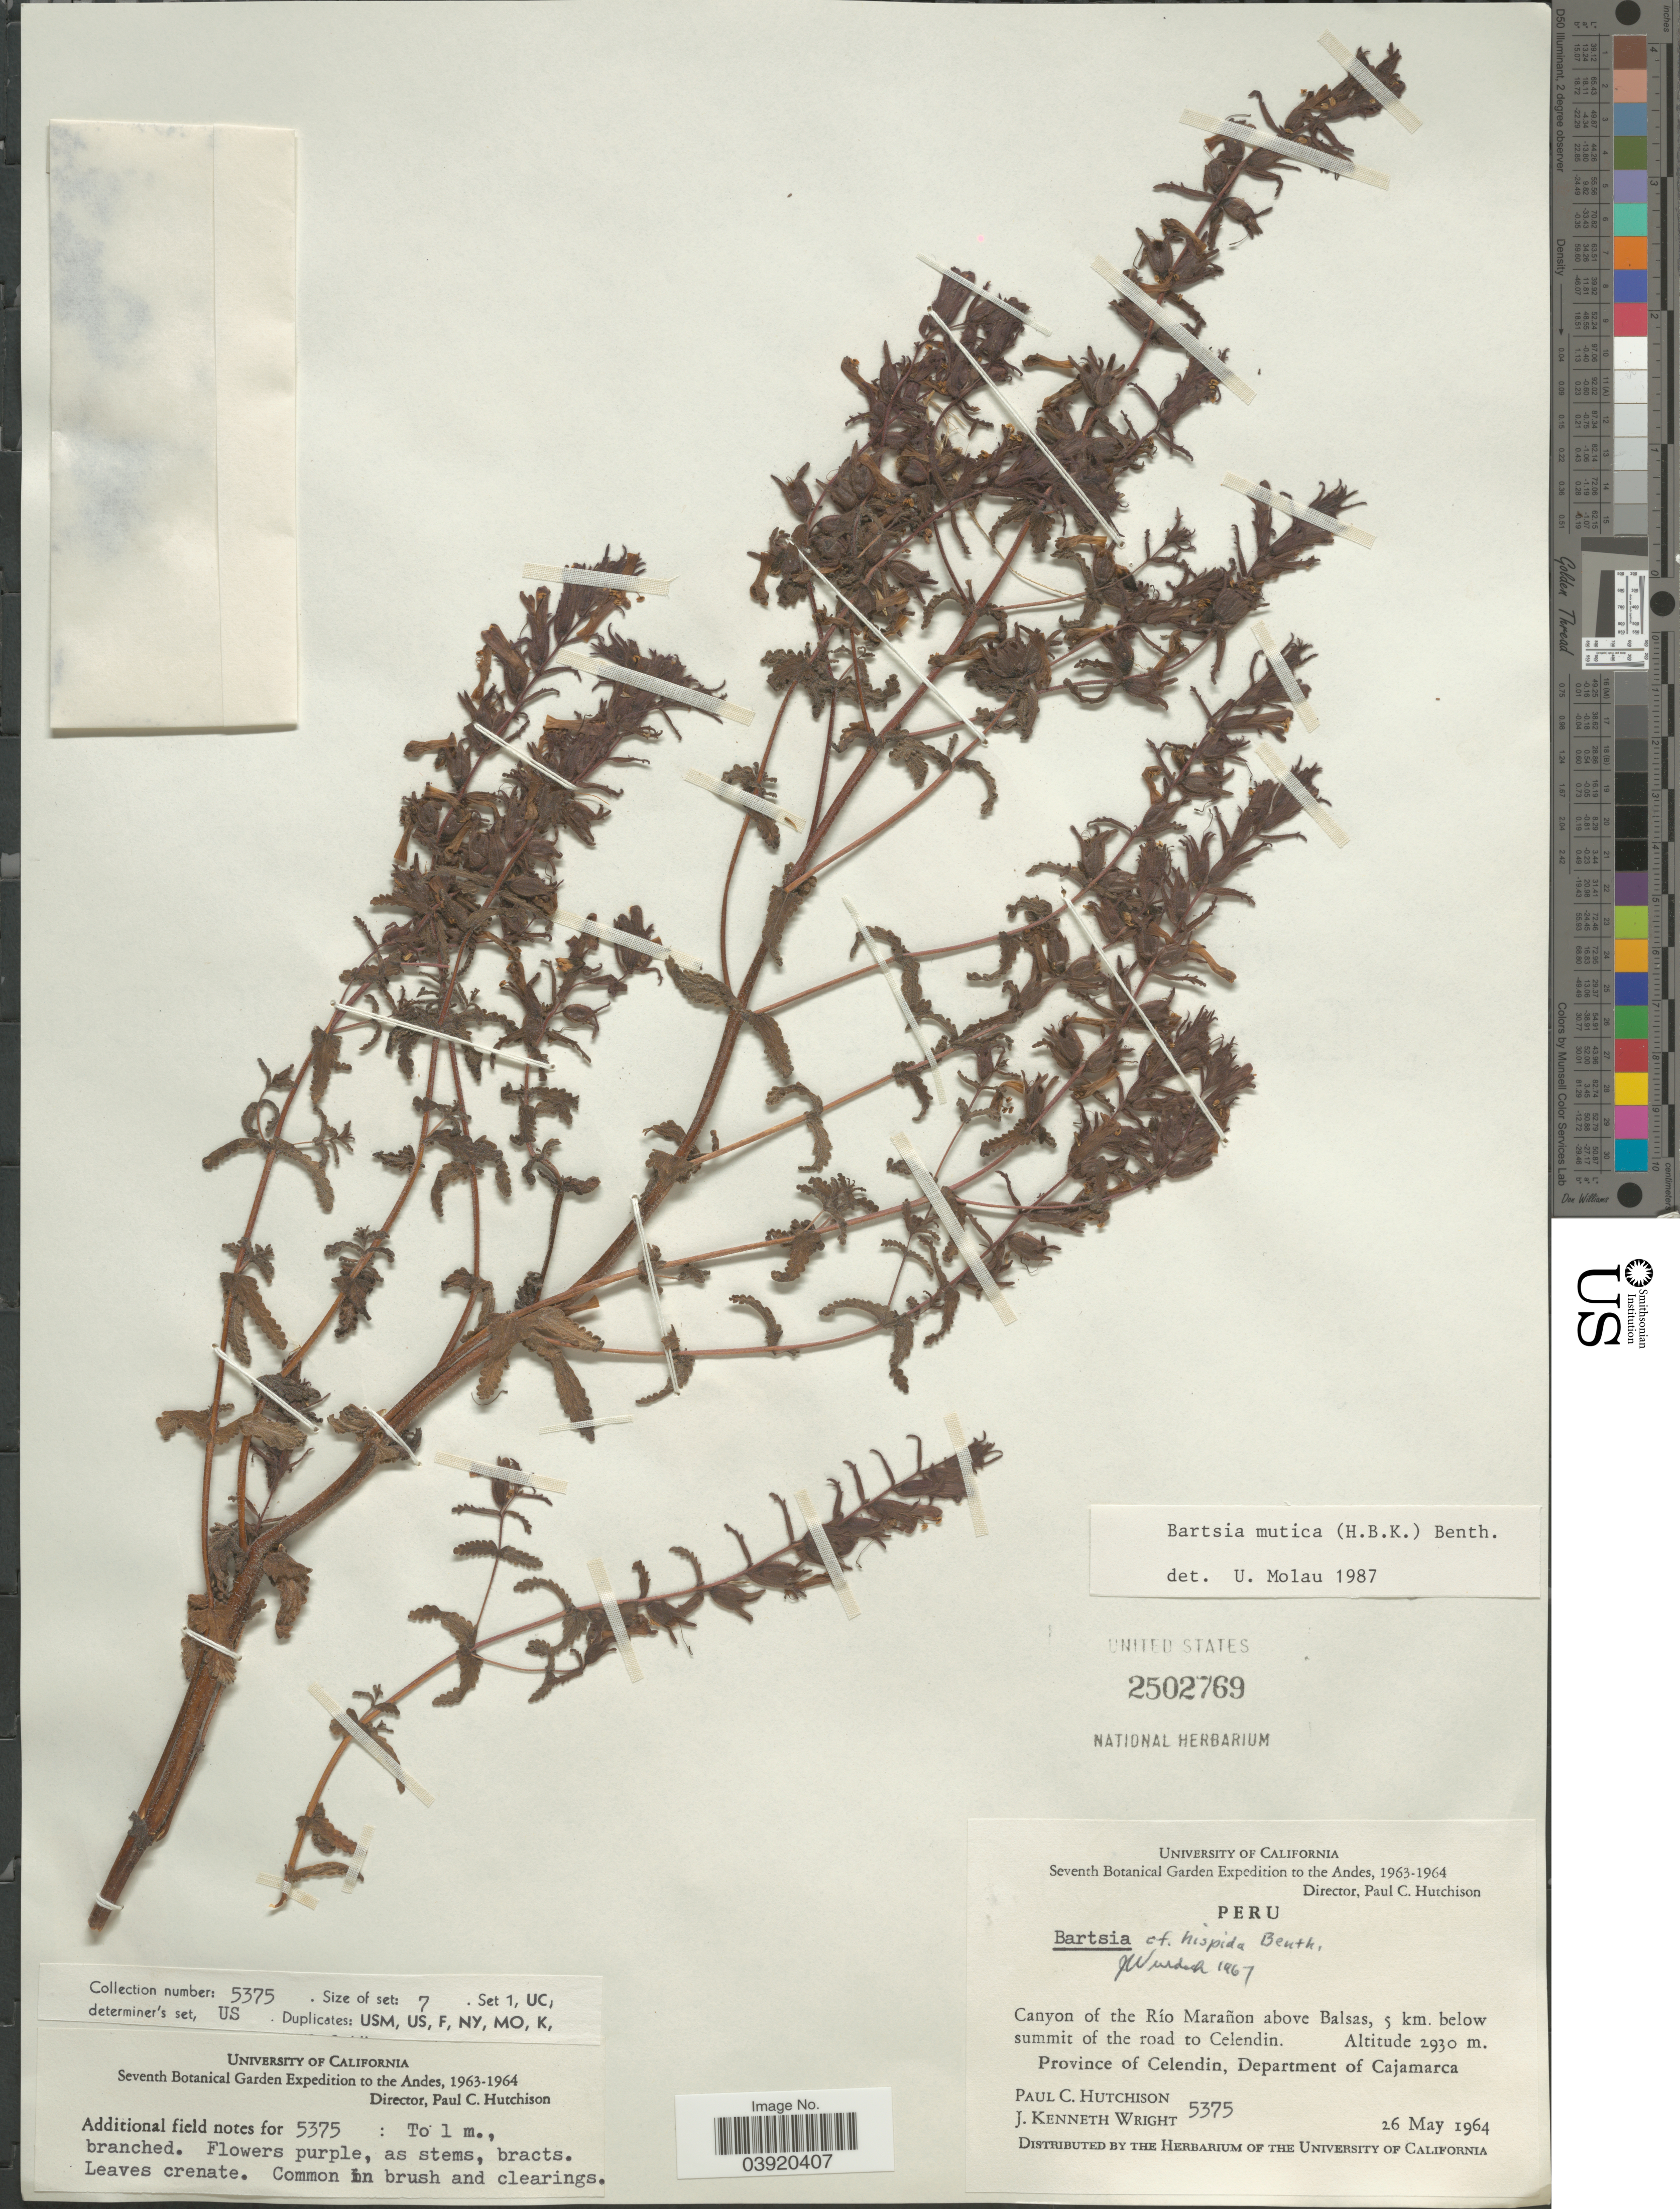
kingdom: Plantae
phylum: Tracheophyta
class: Magnoliopsida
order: Lamiales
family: Orobanchaceae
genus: Bartsia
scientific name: Bartsia mutica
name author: (Kunth) Benth.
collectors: P. C. Hutchison & J. K. Wright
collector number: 5375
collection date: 1964-05-26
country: Peru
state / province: Cajamarca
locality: The Andes. Canyon of the Río Marañon above Balsas, 5 km. below summit of the road to Celendin. Province of Celendin, Department of Cajamarca.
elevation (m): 2930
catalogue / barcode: US 2502769